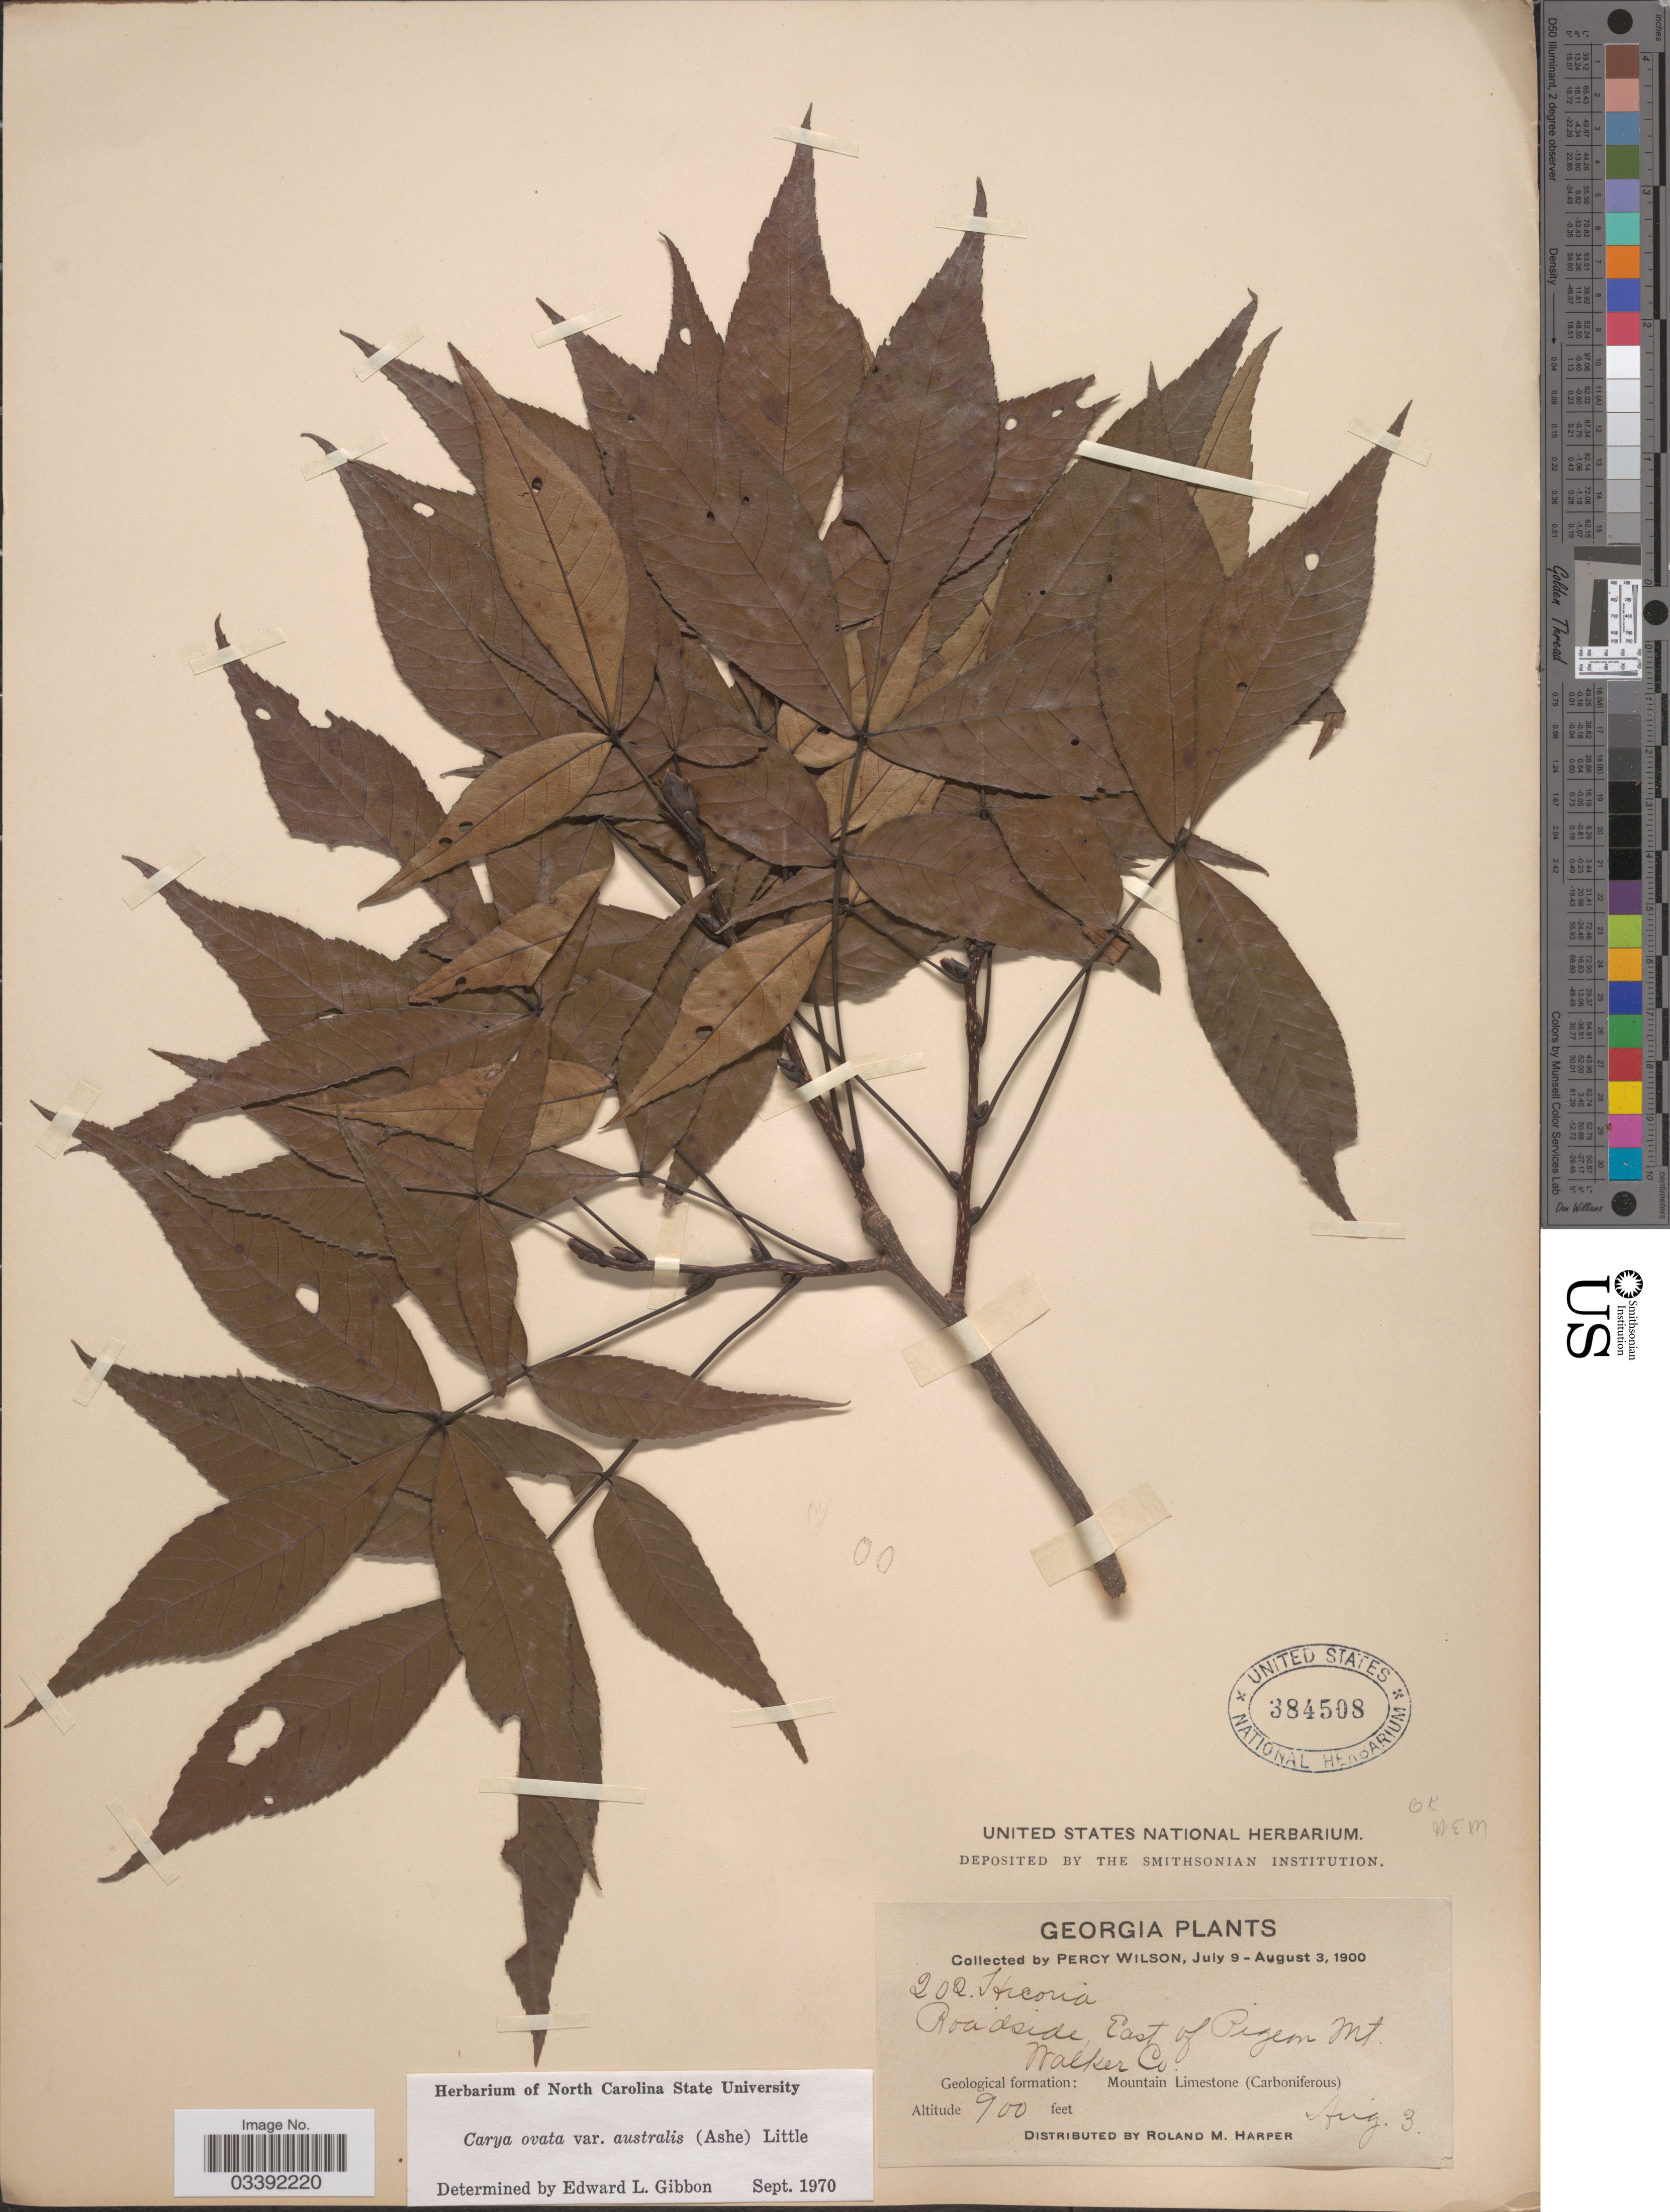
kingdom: Plantae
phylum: Tracheophyta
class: Magnoliopsida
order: Fagales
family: Juglandaceae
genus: Carya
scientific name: Carya ovata var. australis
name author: (Ashe) Little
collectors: P. Wilson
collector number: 202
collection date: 1900-08-03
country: United States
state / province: Georgia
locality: Roadside, East of Pigeon Mt Walker Co. Geological formation: Mountain Limestone (Carboniferous).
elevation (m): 274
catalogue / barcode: US 384508